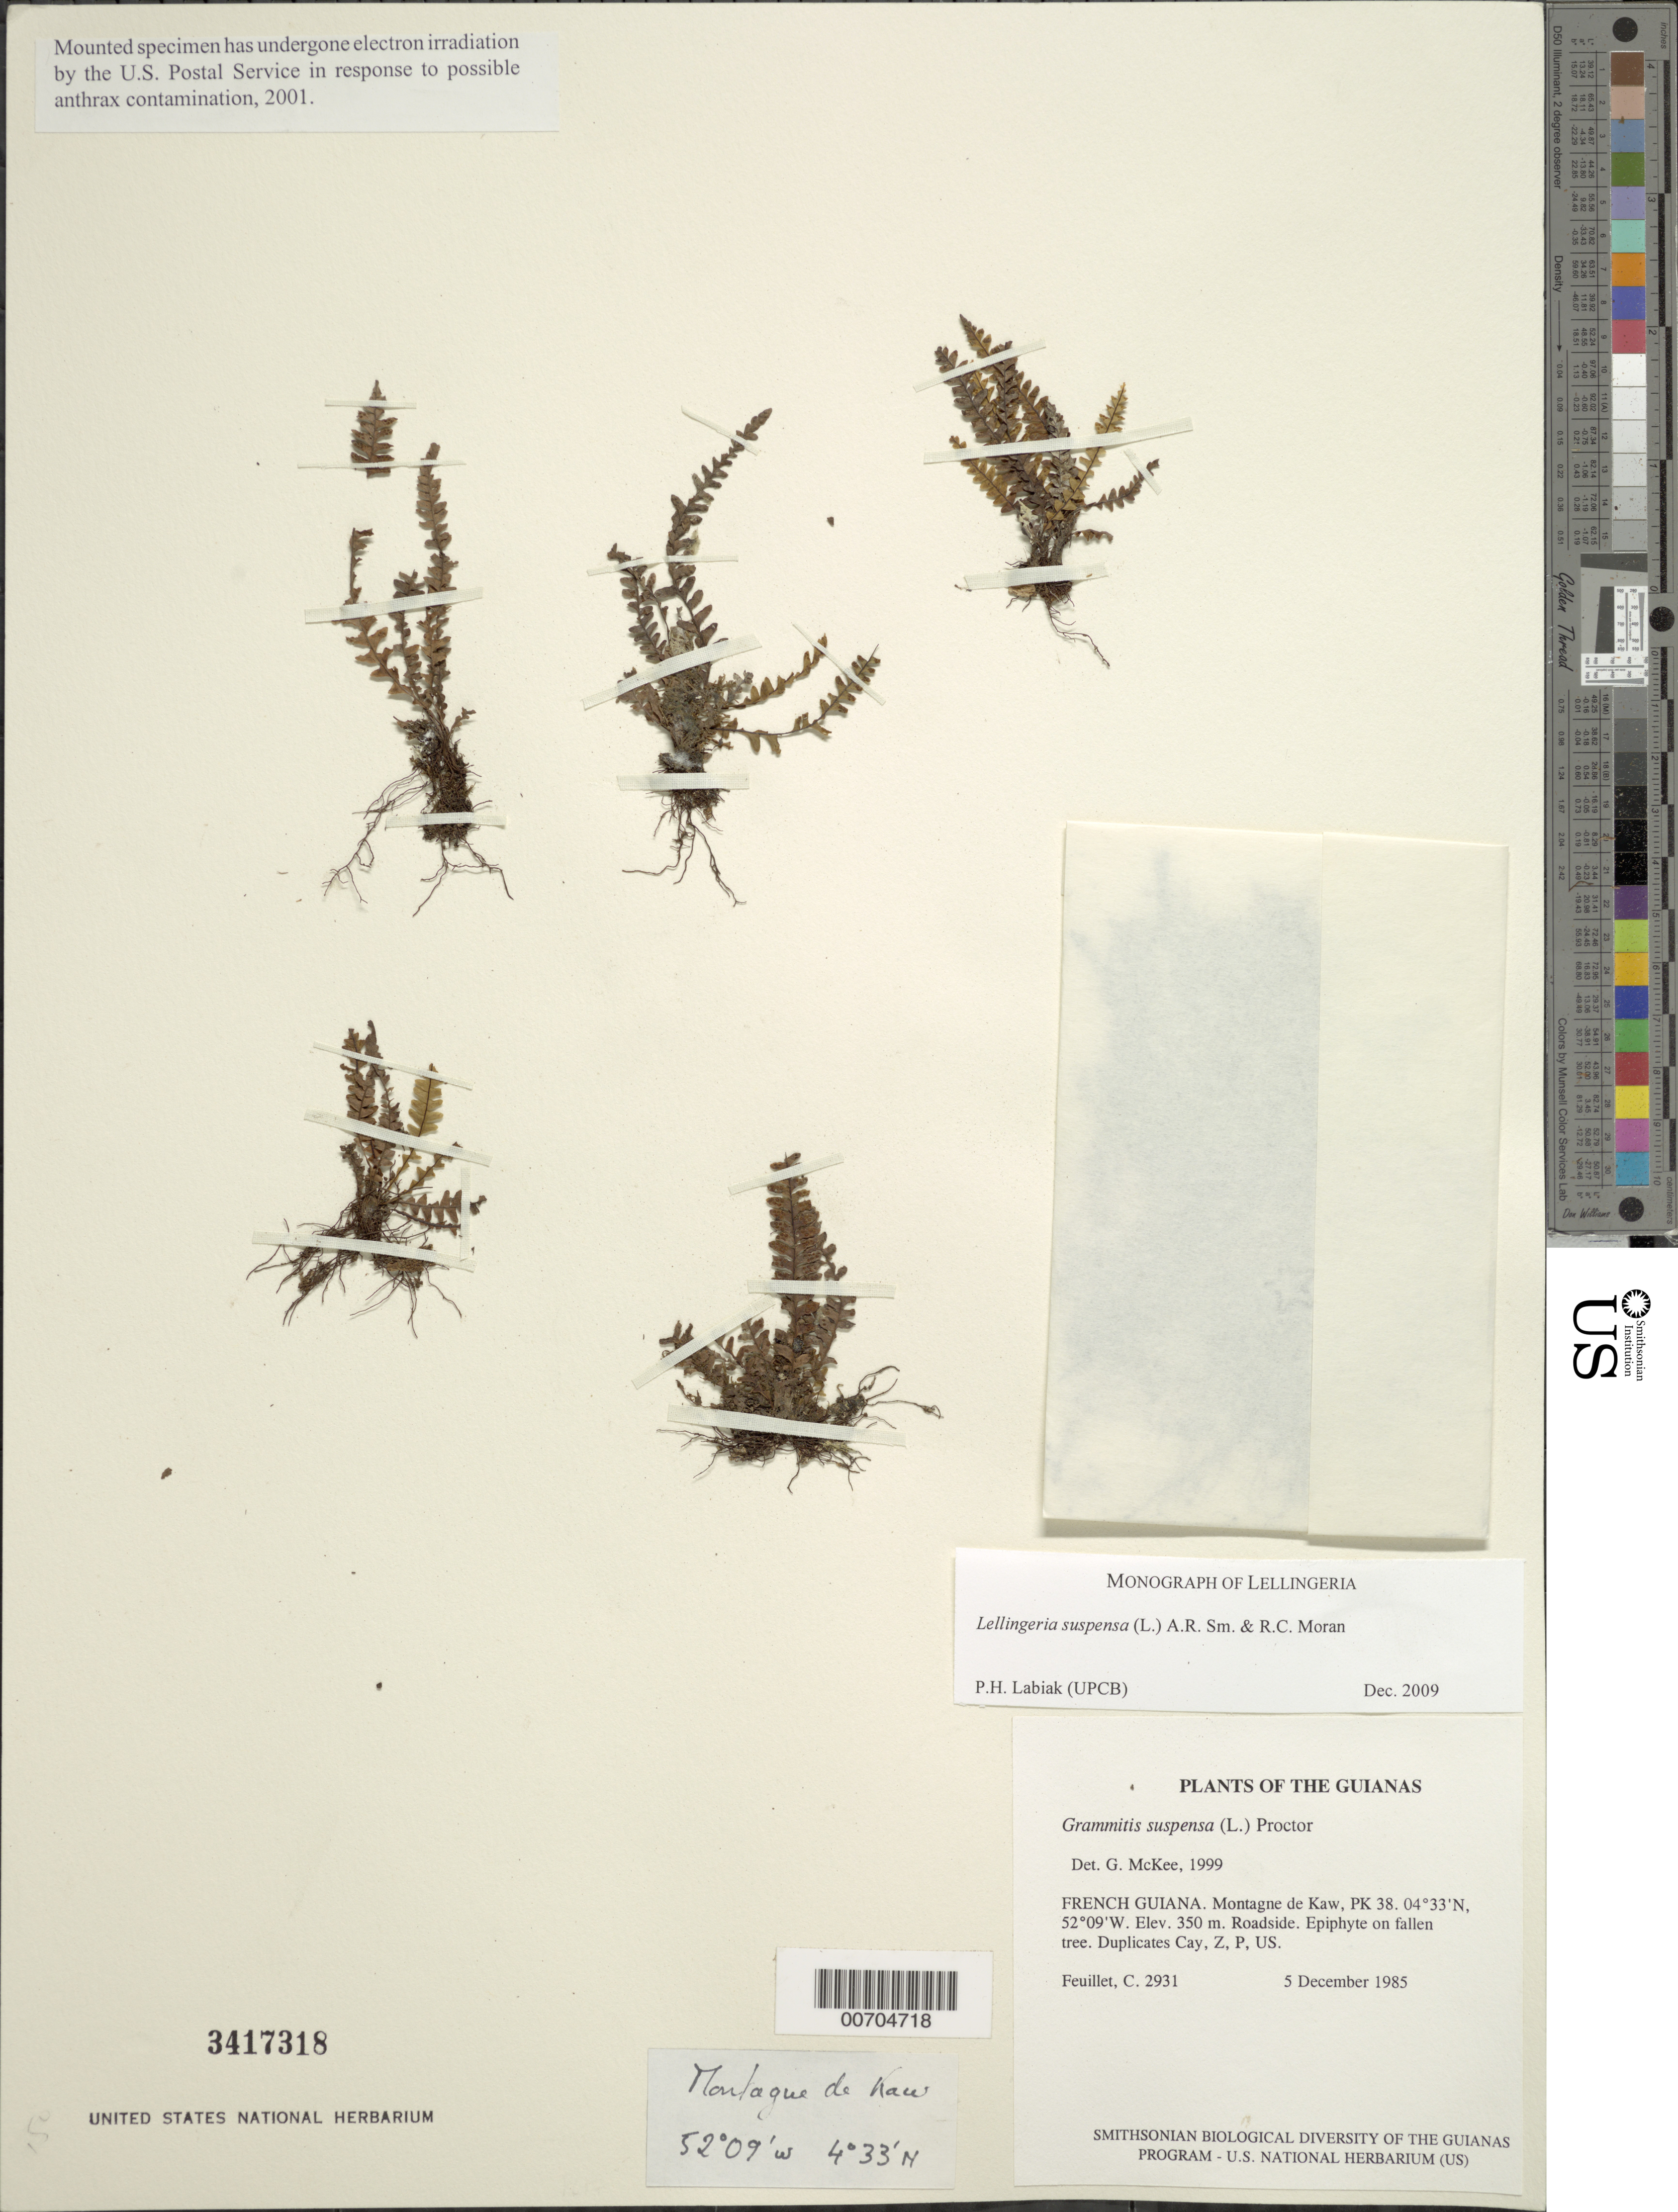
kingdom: Plantae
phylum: Tracheophyta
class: Polypodiopsida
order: Polypodiales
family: Polypodiaceae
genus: Lellingeria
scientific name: Lellingeria suspensa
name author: (L.) A.R. Sm. & R.C. Moran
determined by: Labiak, P. H.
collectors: C. Feuillet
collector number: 2931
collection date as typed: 5 December 1985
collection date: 1985-12-05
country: French Guiana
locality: Montagne de Kaw, PK 38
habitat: Roadside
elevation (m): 350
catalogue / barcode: US 3417318